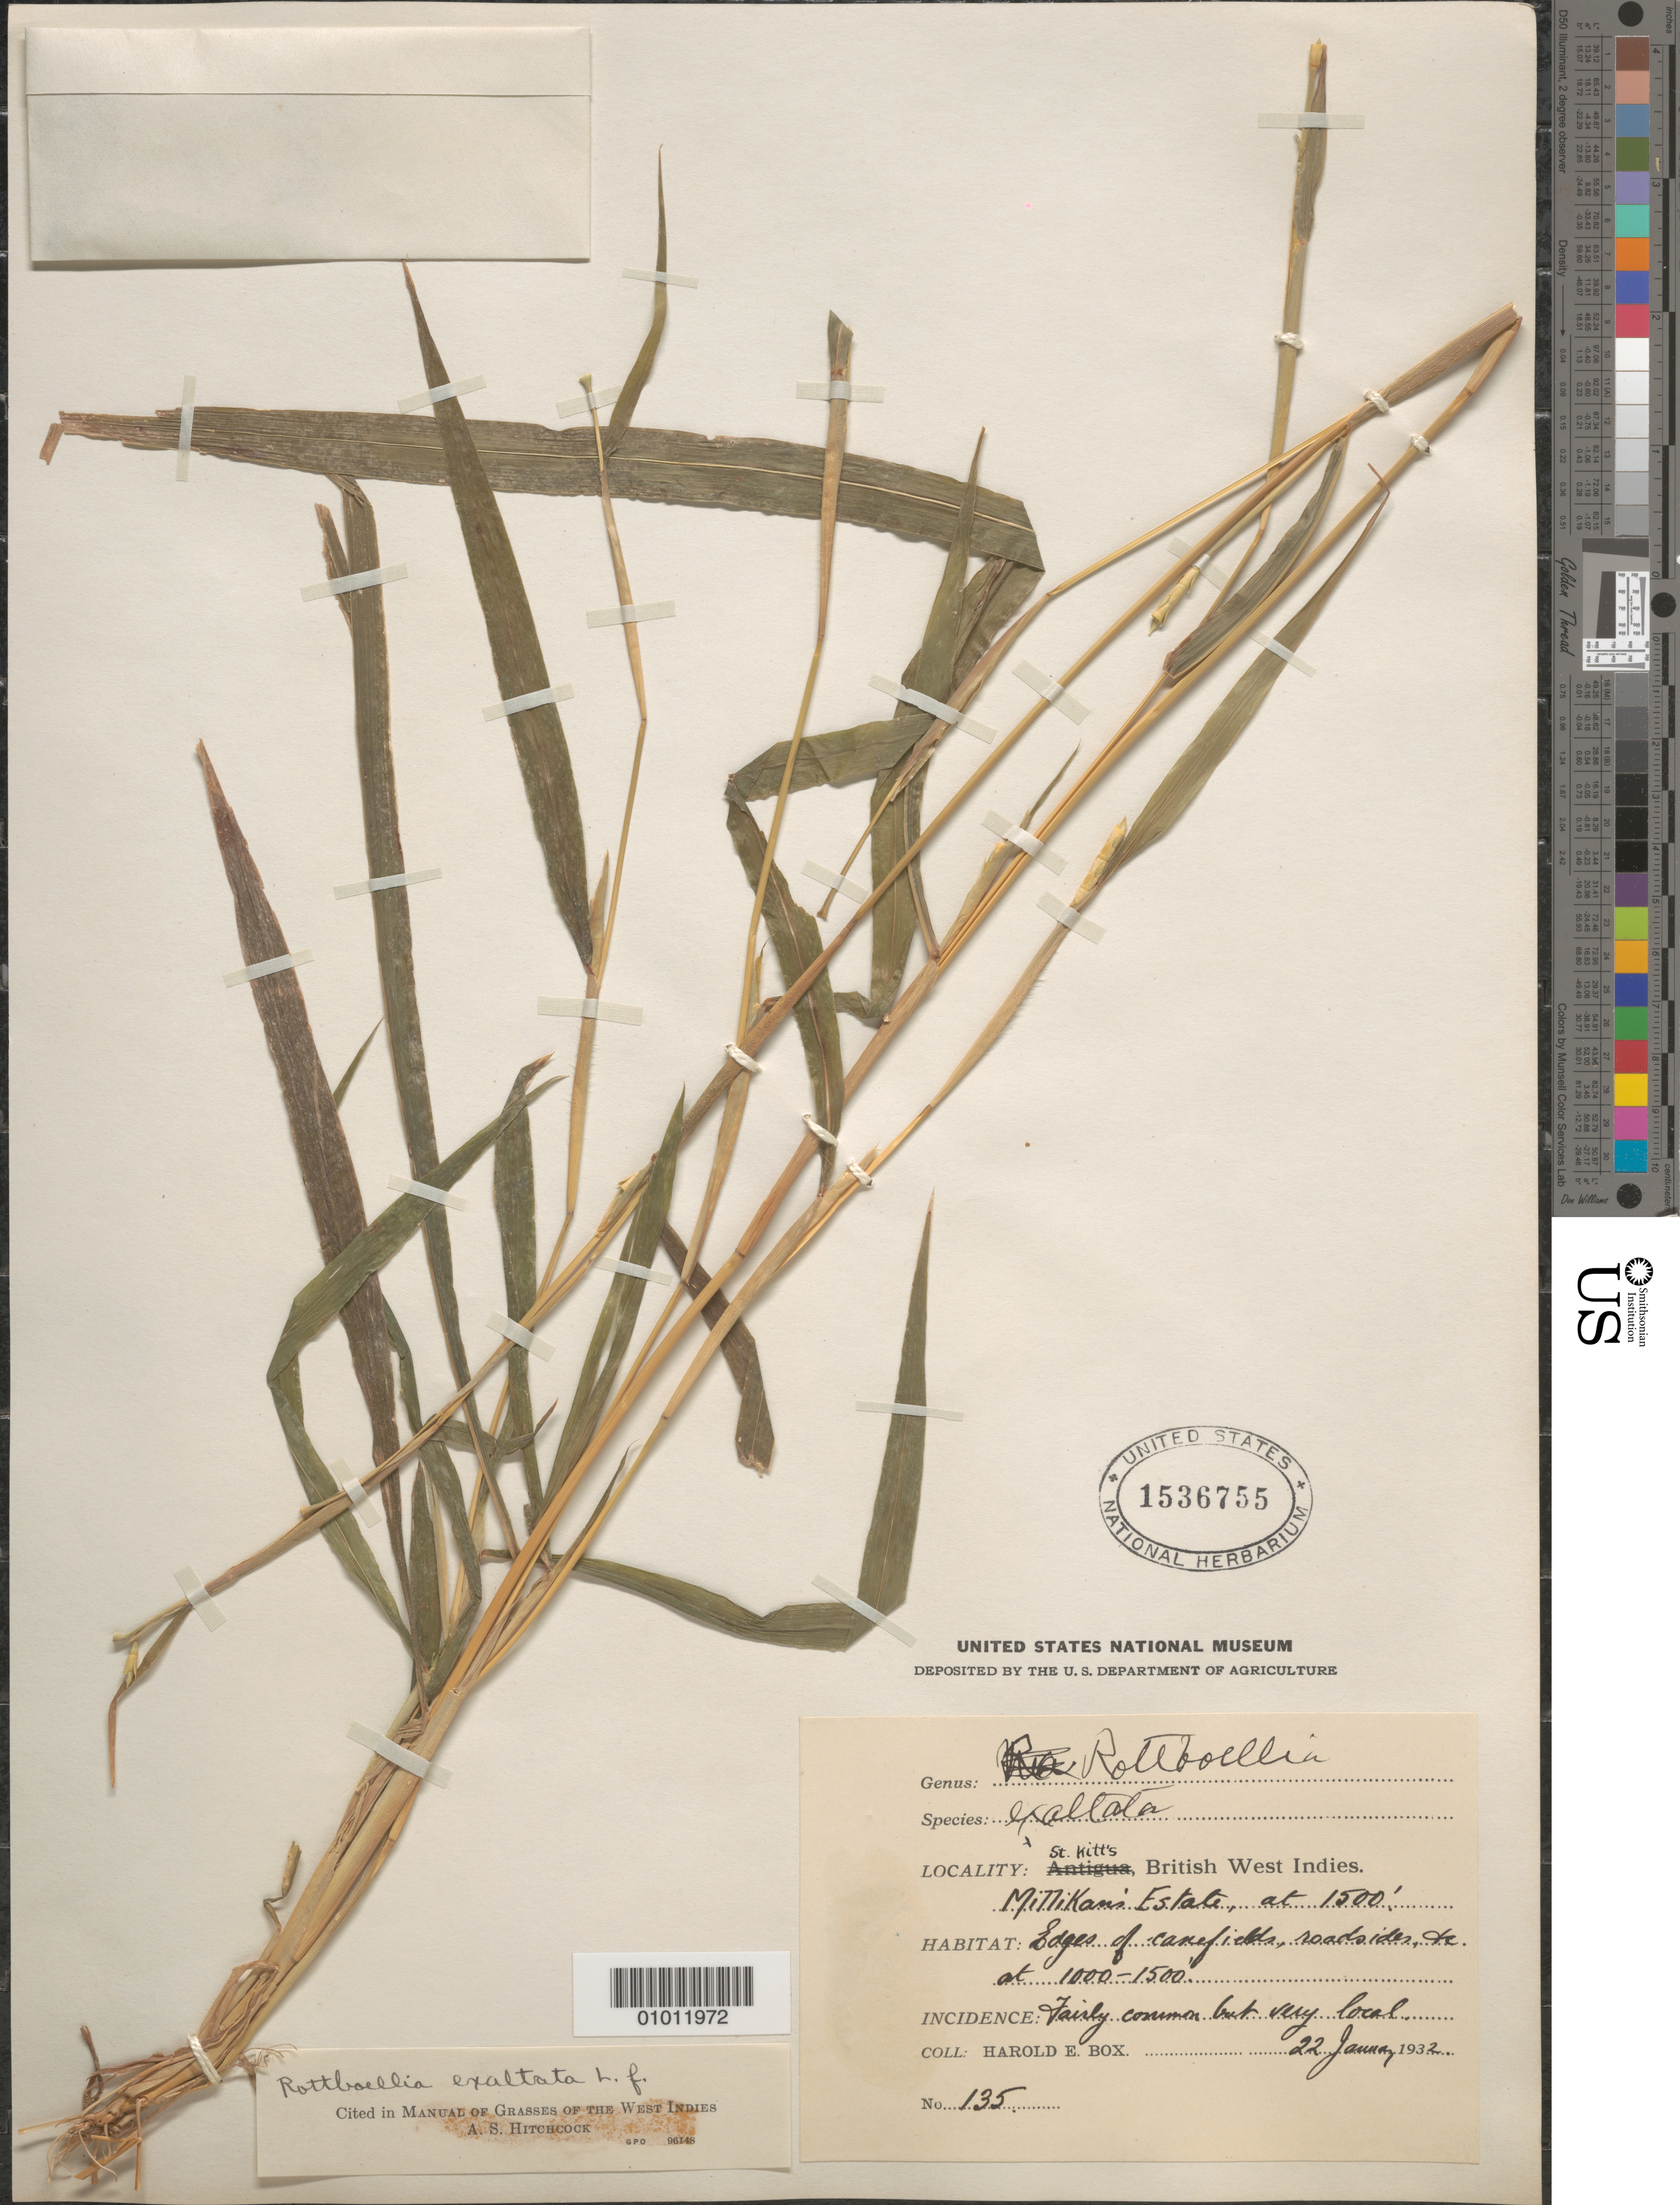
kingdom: Plantae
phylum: Tracheophyta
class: Liliopsida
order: Poales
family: Poaceae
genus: Rottboellia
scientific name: Rottboellia cochinchinensis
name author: (Lour.) Clayton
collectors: F. Boyaton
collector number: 135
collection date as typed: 22 Jan 1932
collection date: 1932-01-22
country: St. Christopher-Nevis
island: St. Christopher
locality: Millikan Estate, at 1500'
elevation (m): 305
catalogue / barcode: US 1536755